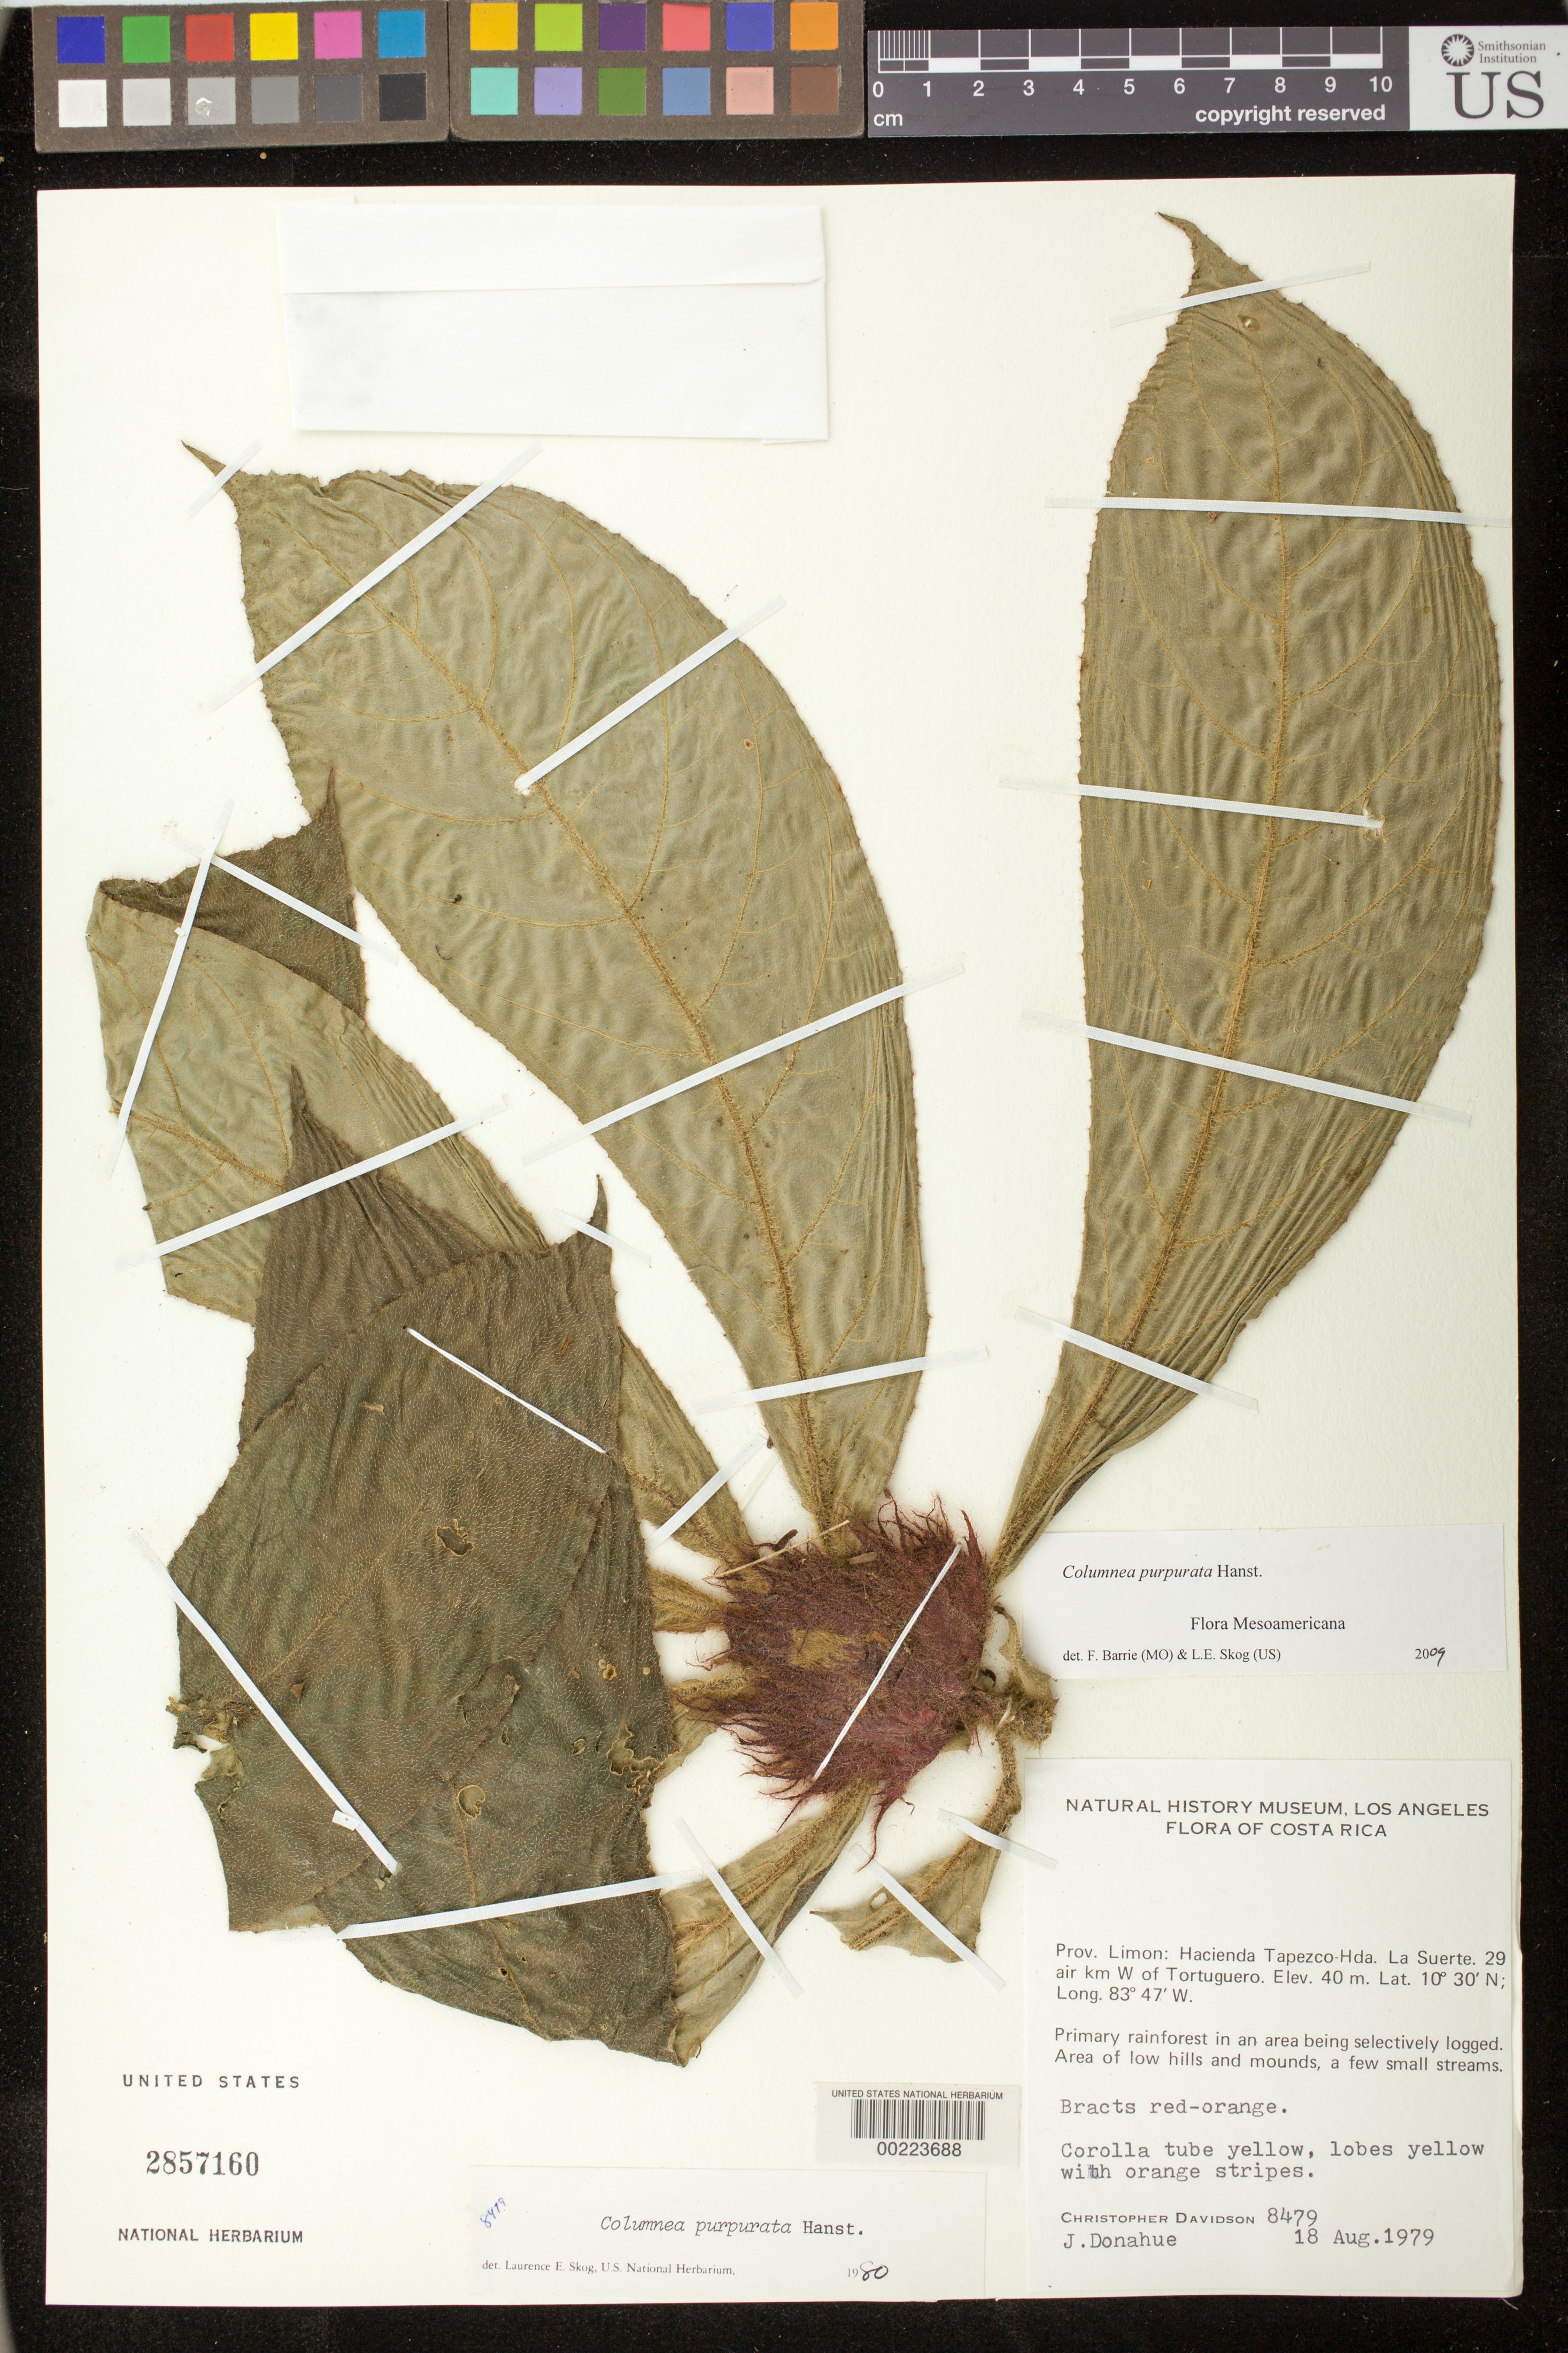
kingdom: Plantae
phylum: Tracheophyta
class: Magnoliopsida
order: Lamiales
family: Gesneriaceae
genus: Columnea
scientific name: Columnea purpurata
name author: Hanst.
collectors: C. Davidson & J. Donahue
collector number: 8479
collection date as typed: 18 Aug 1979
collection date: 1979-08-18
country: Costa Rica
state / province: Limón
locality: Hacienda Tapezco-Hda La Suerte, 29 air km W of Tortuguero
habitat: Primary rainforest in area being selectively logged, ...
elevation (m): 40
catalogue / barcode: US 2857160